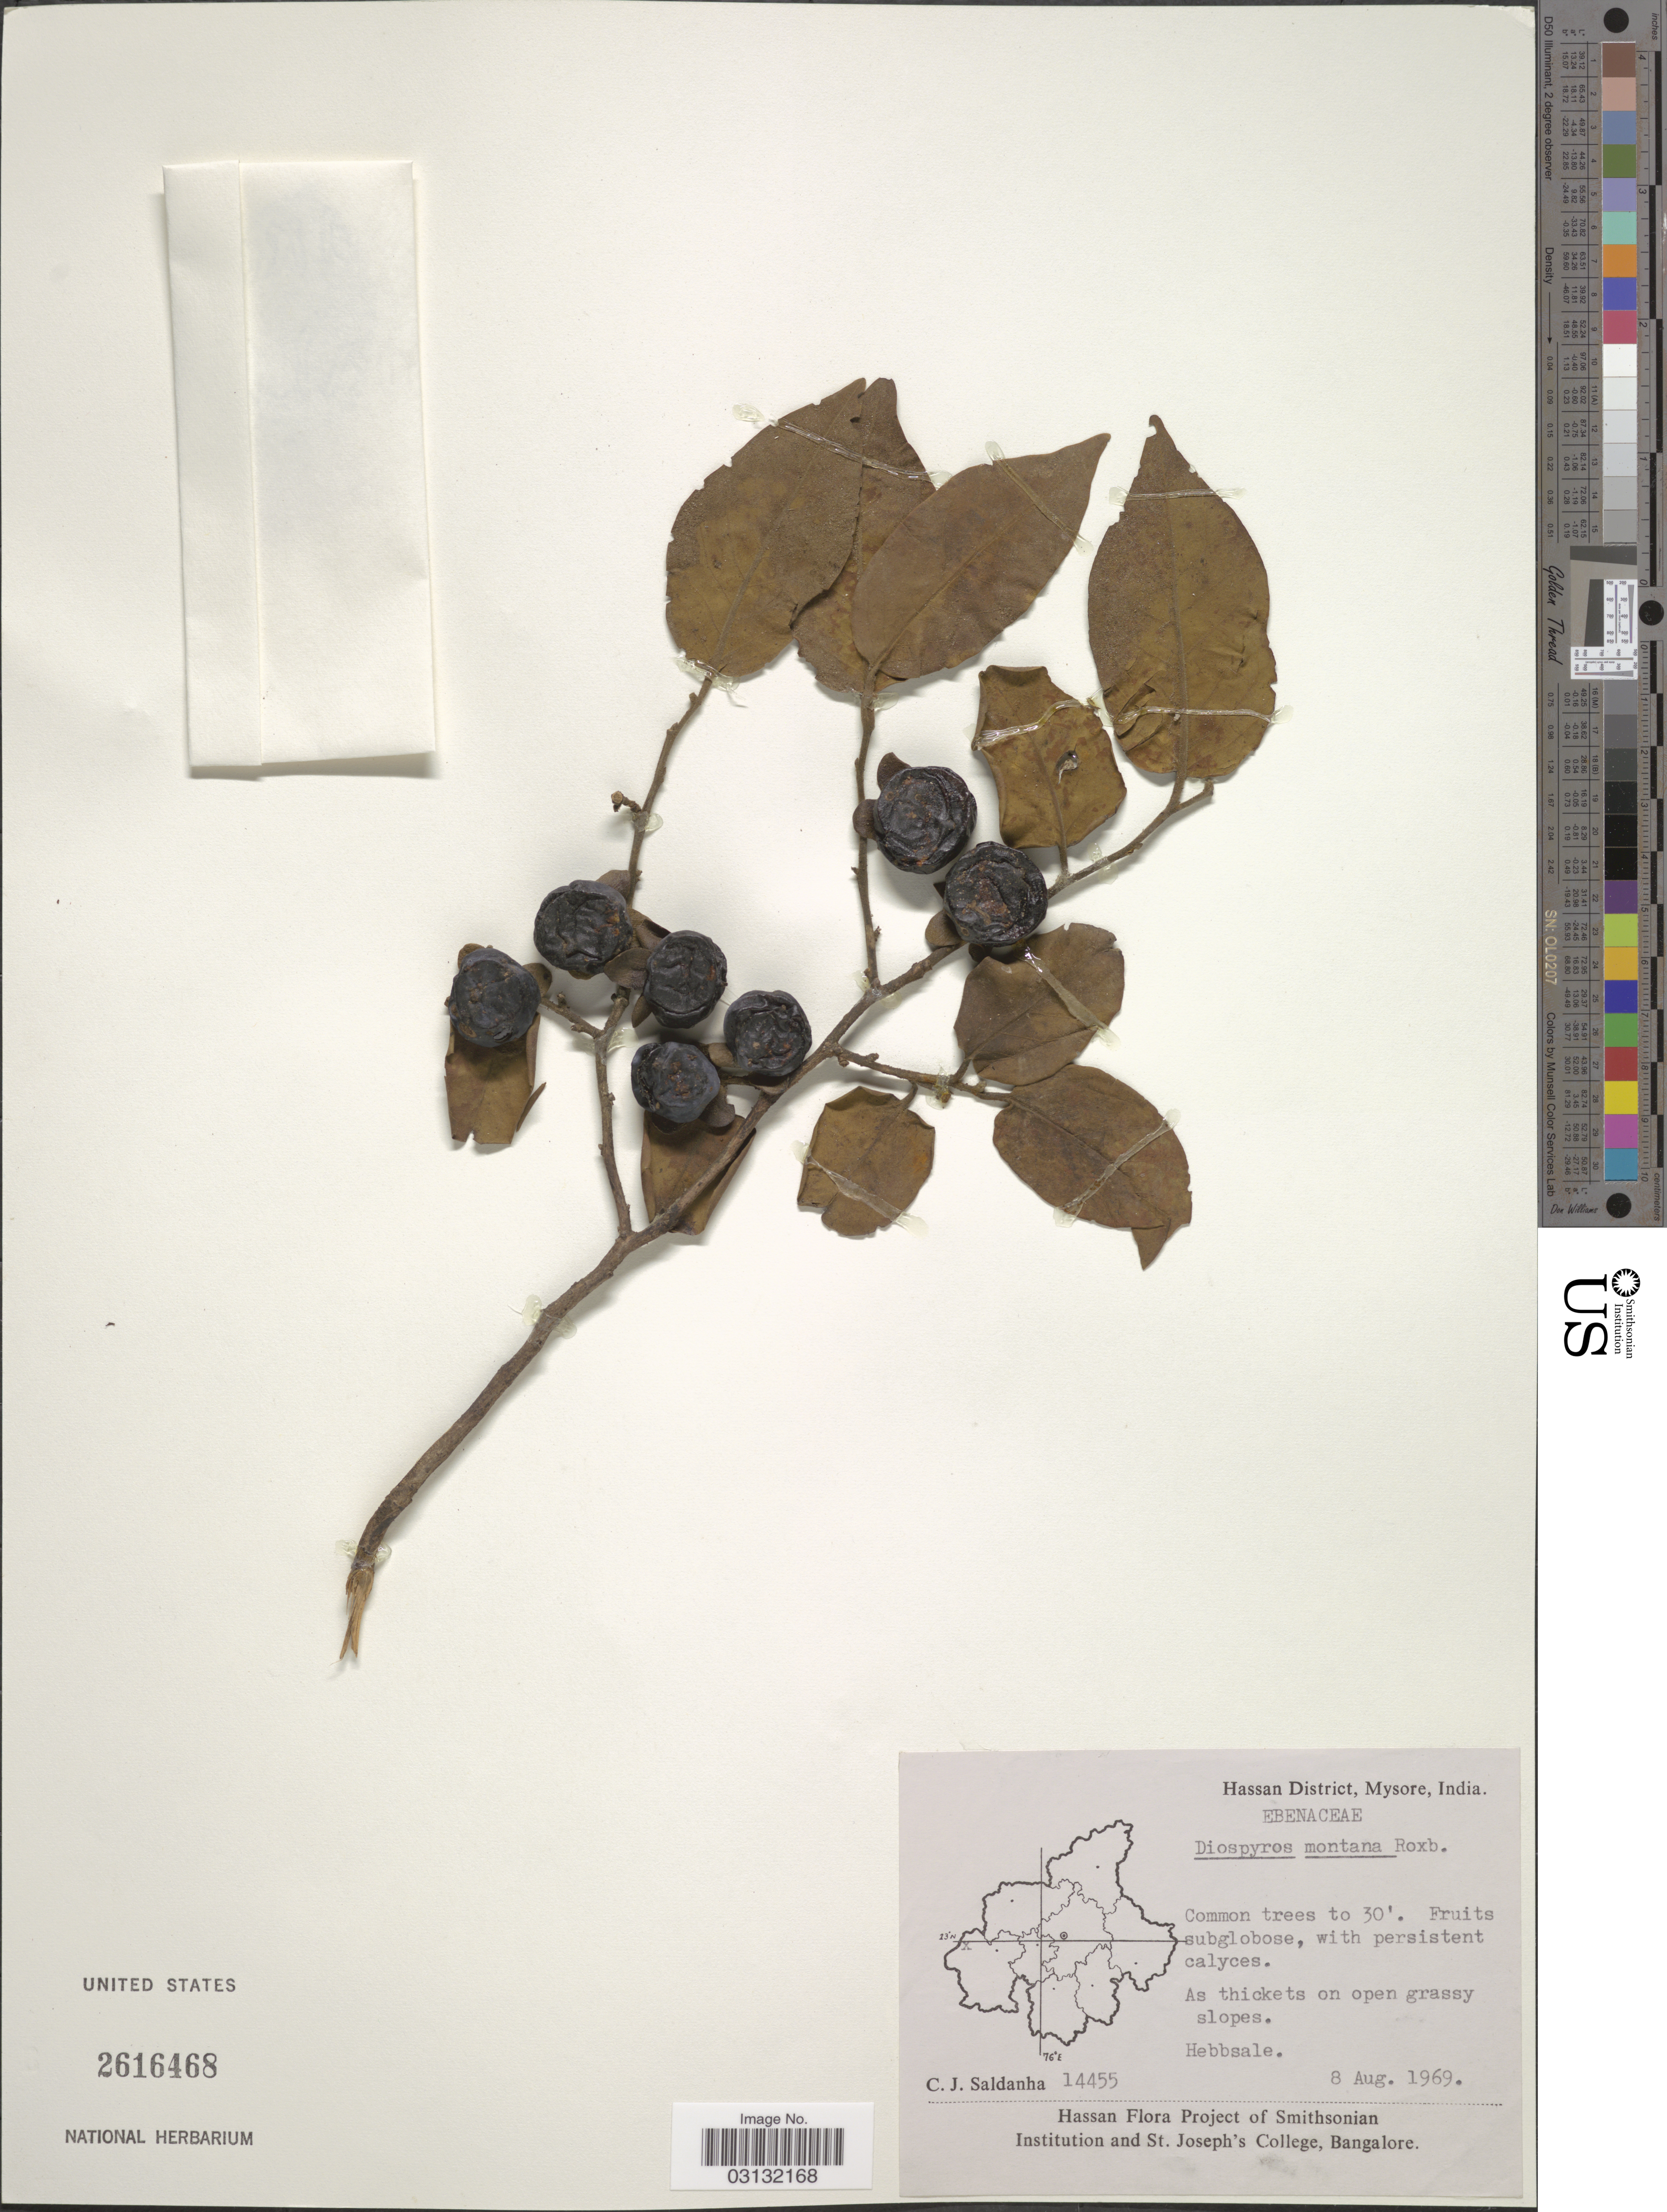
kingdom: Plantae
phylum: Tracheophyta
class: Magnoliopsida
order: Ericales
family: Ebenaceae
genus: Diospyros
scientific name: Diospyros montana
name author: Roxb.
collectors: C. J. Saldanha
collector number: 14455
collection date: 1969-08-08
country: India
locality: Hassan District, Mysore, India, Hebbsale.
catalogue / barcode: US 2616468